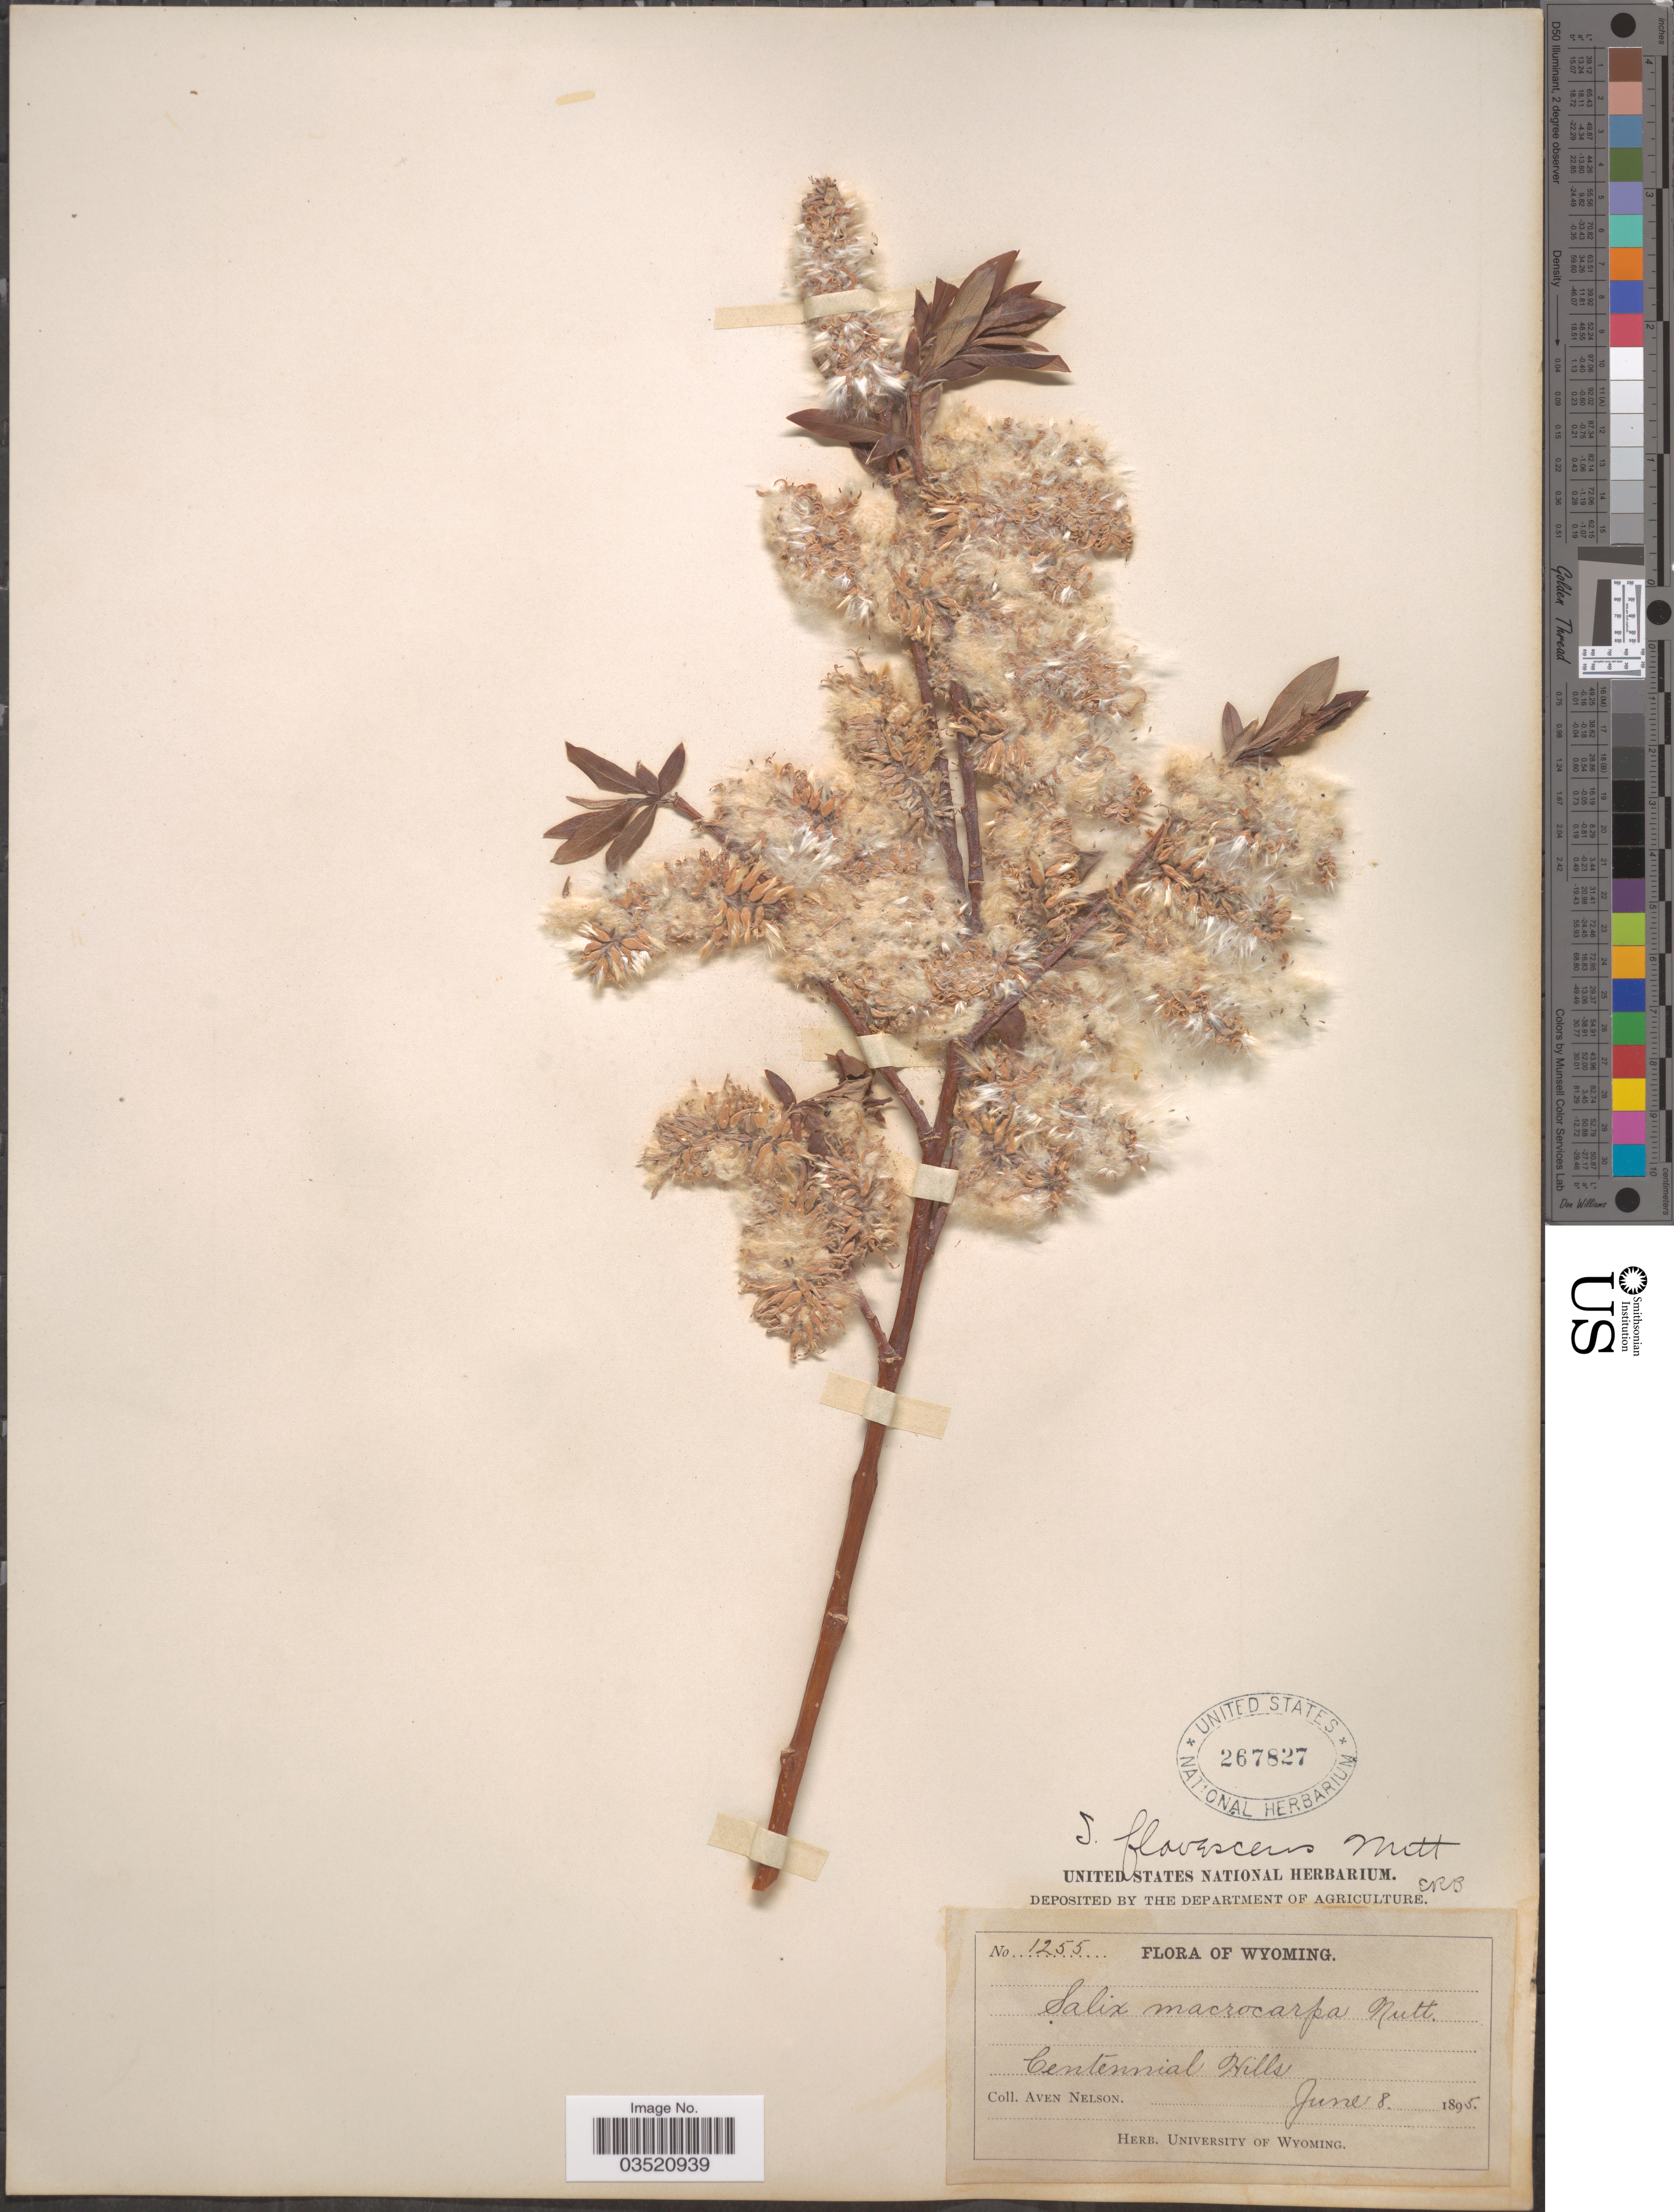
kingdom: Plantae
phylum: Tracheophyta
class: Magnoliopsida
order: Malpighiales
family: Salicaceae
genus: Salix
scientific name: Salix scouleriana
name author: Barratt ex Hook.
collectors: A. Nelson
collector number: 1255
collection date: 1895-06-08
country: United States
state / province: Wyoming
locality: Centennial Hills.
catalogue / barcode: US 267827